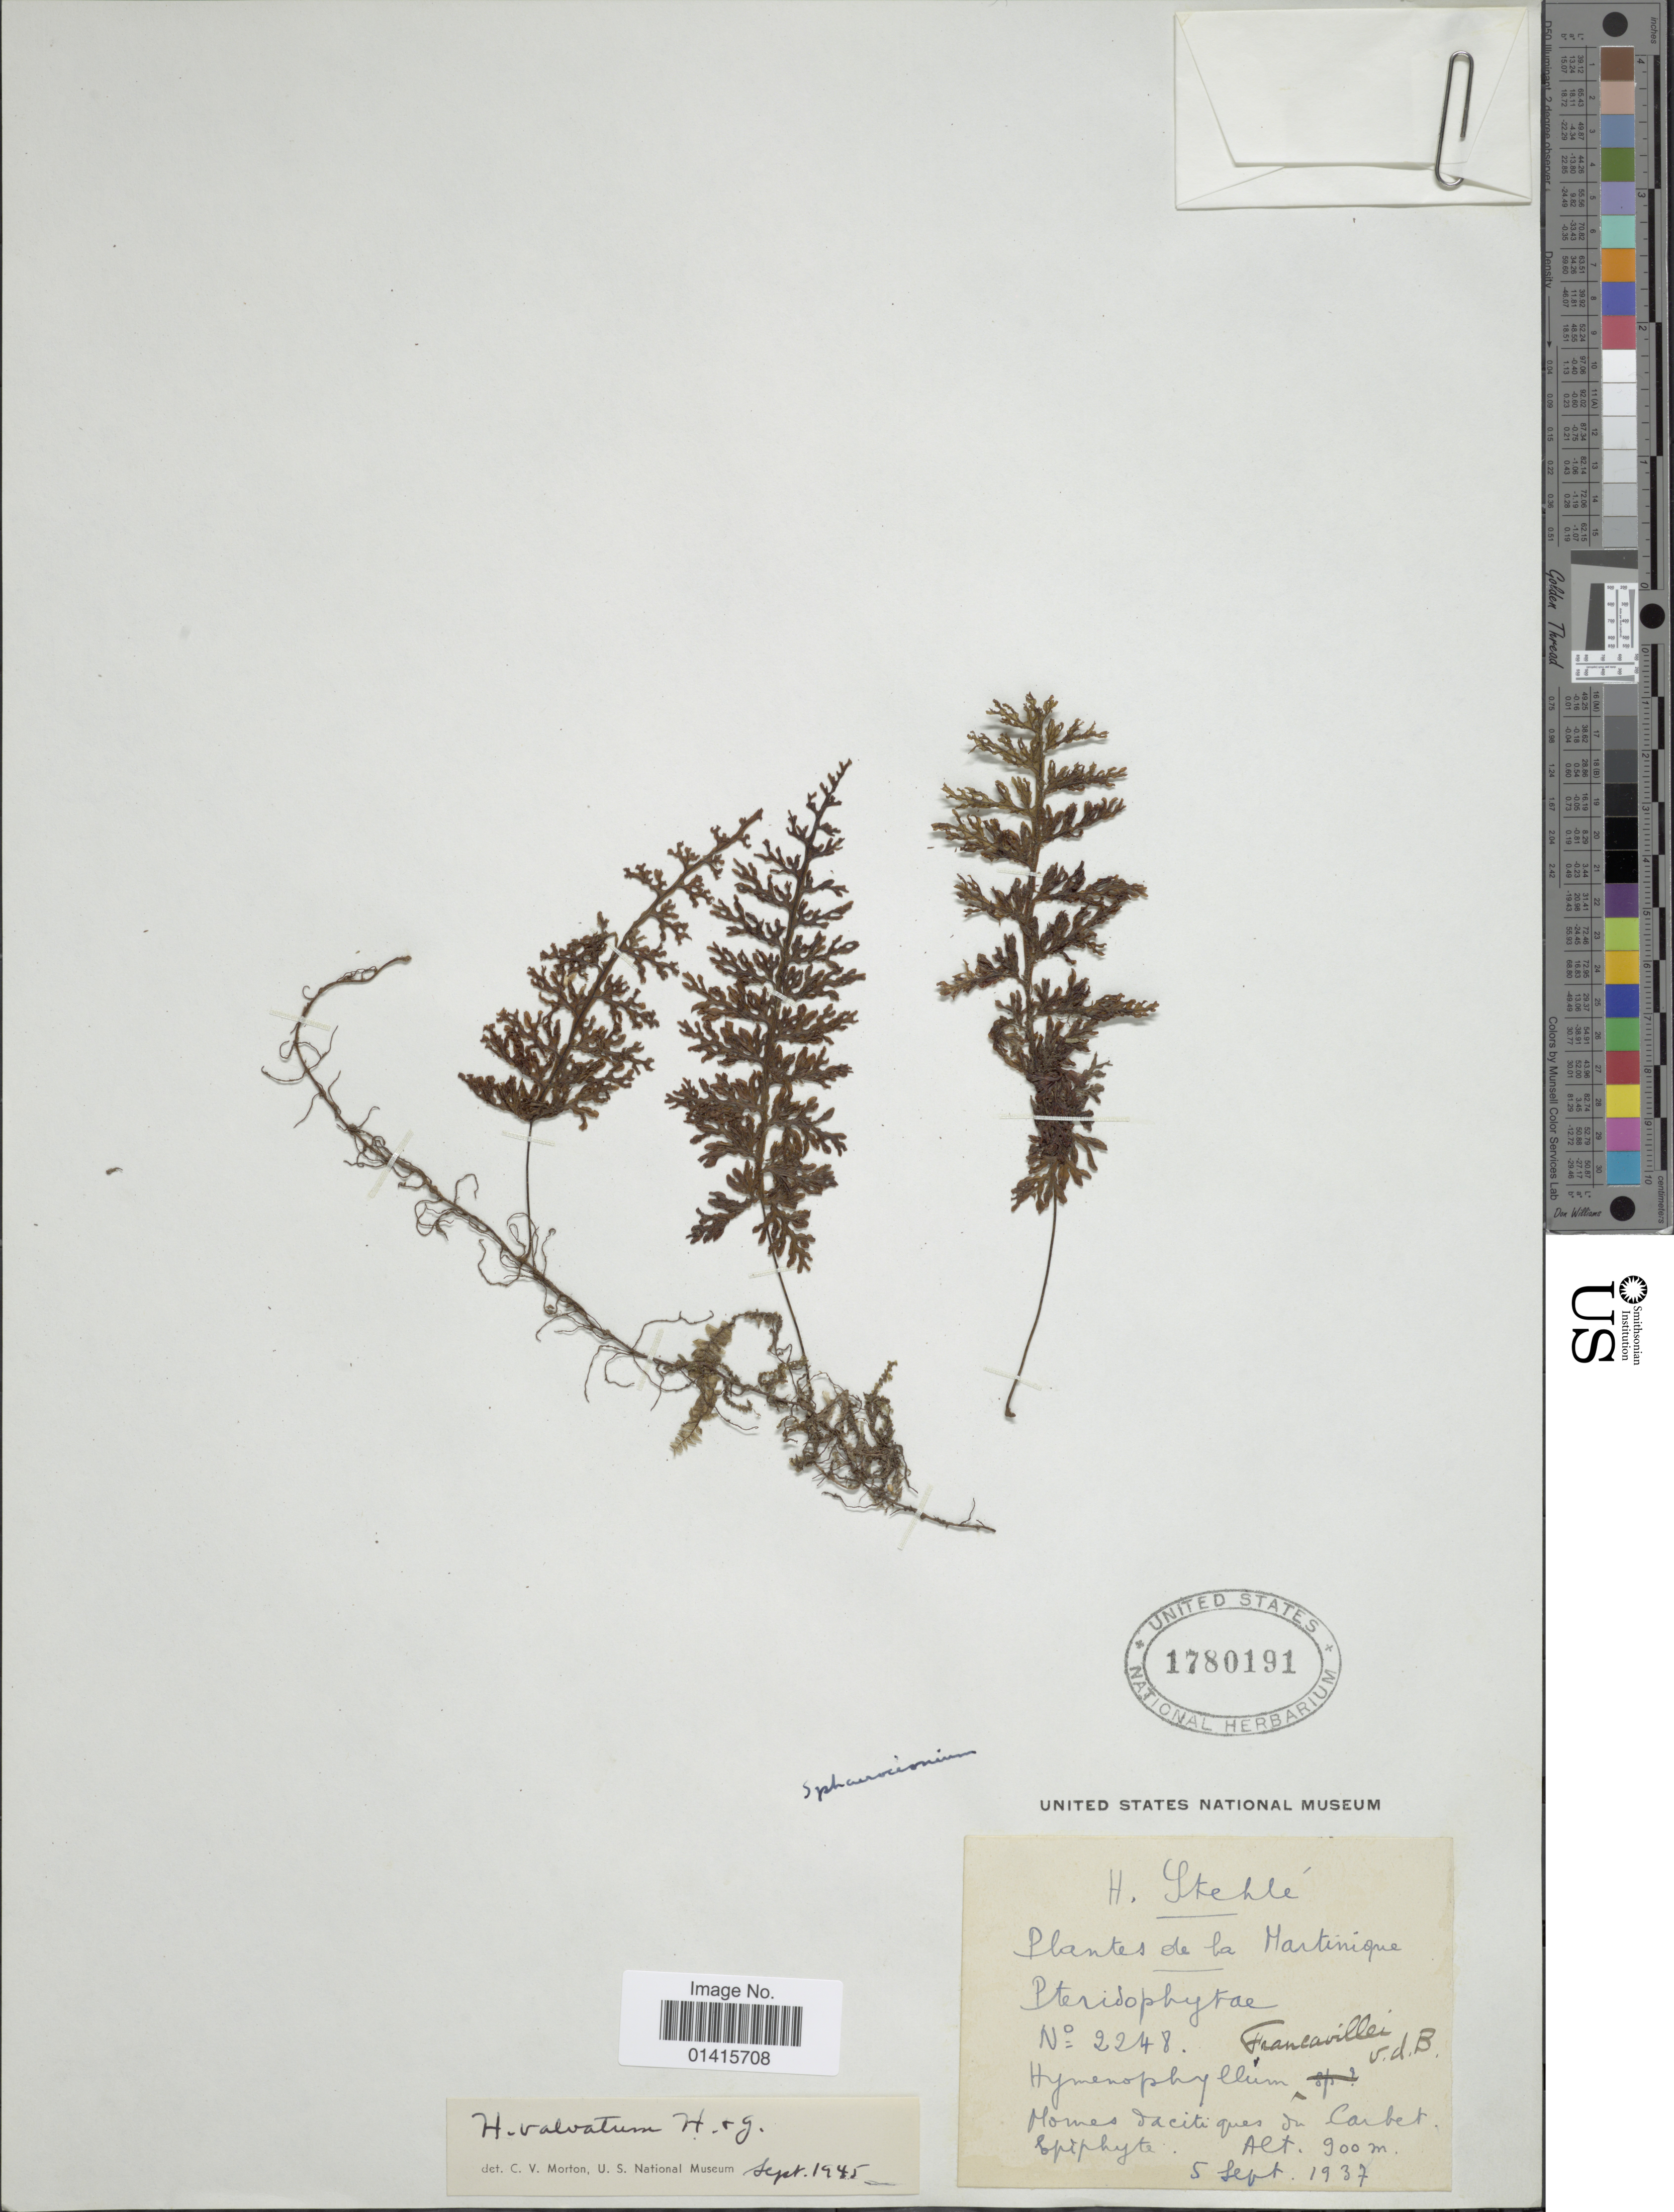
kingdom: Plantae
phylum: Tracheophyta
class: Polypodiopsida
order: Hymenophyllales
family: Hymenophyllaceae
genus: Hymenophyllum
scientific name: Hymenophyllum valvatum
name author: Hook. & Grev.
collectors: H. Stehlé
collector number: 2248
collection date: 1937-09-05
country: Martinique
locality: Carbet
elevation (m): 900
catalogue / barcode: US 1780191